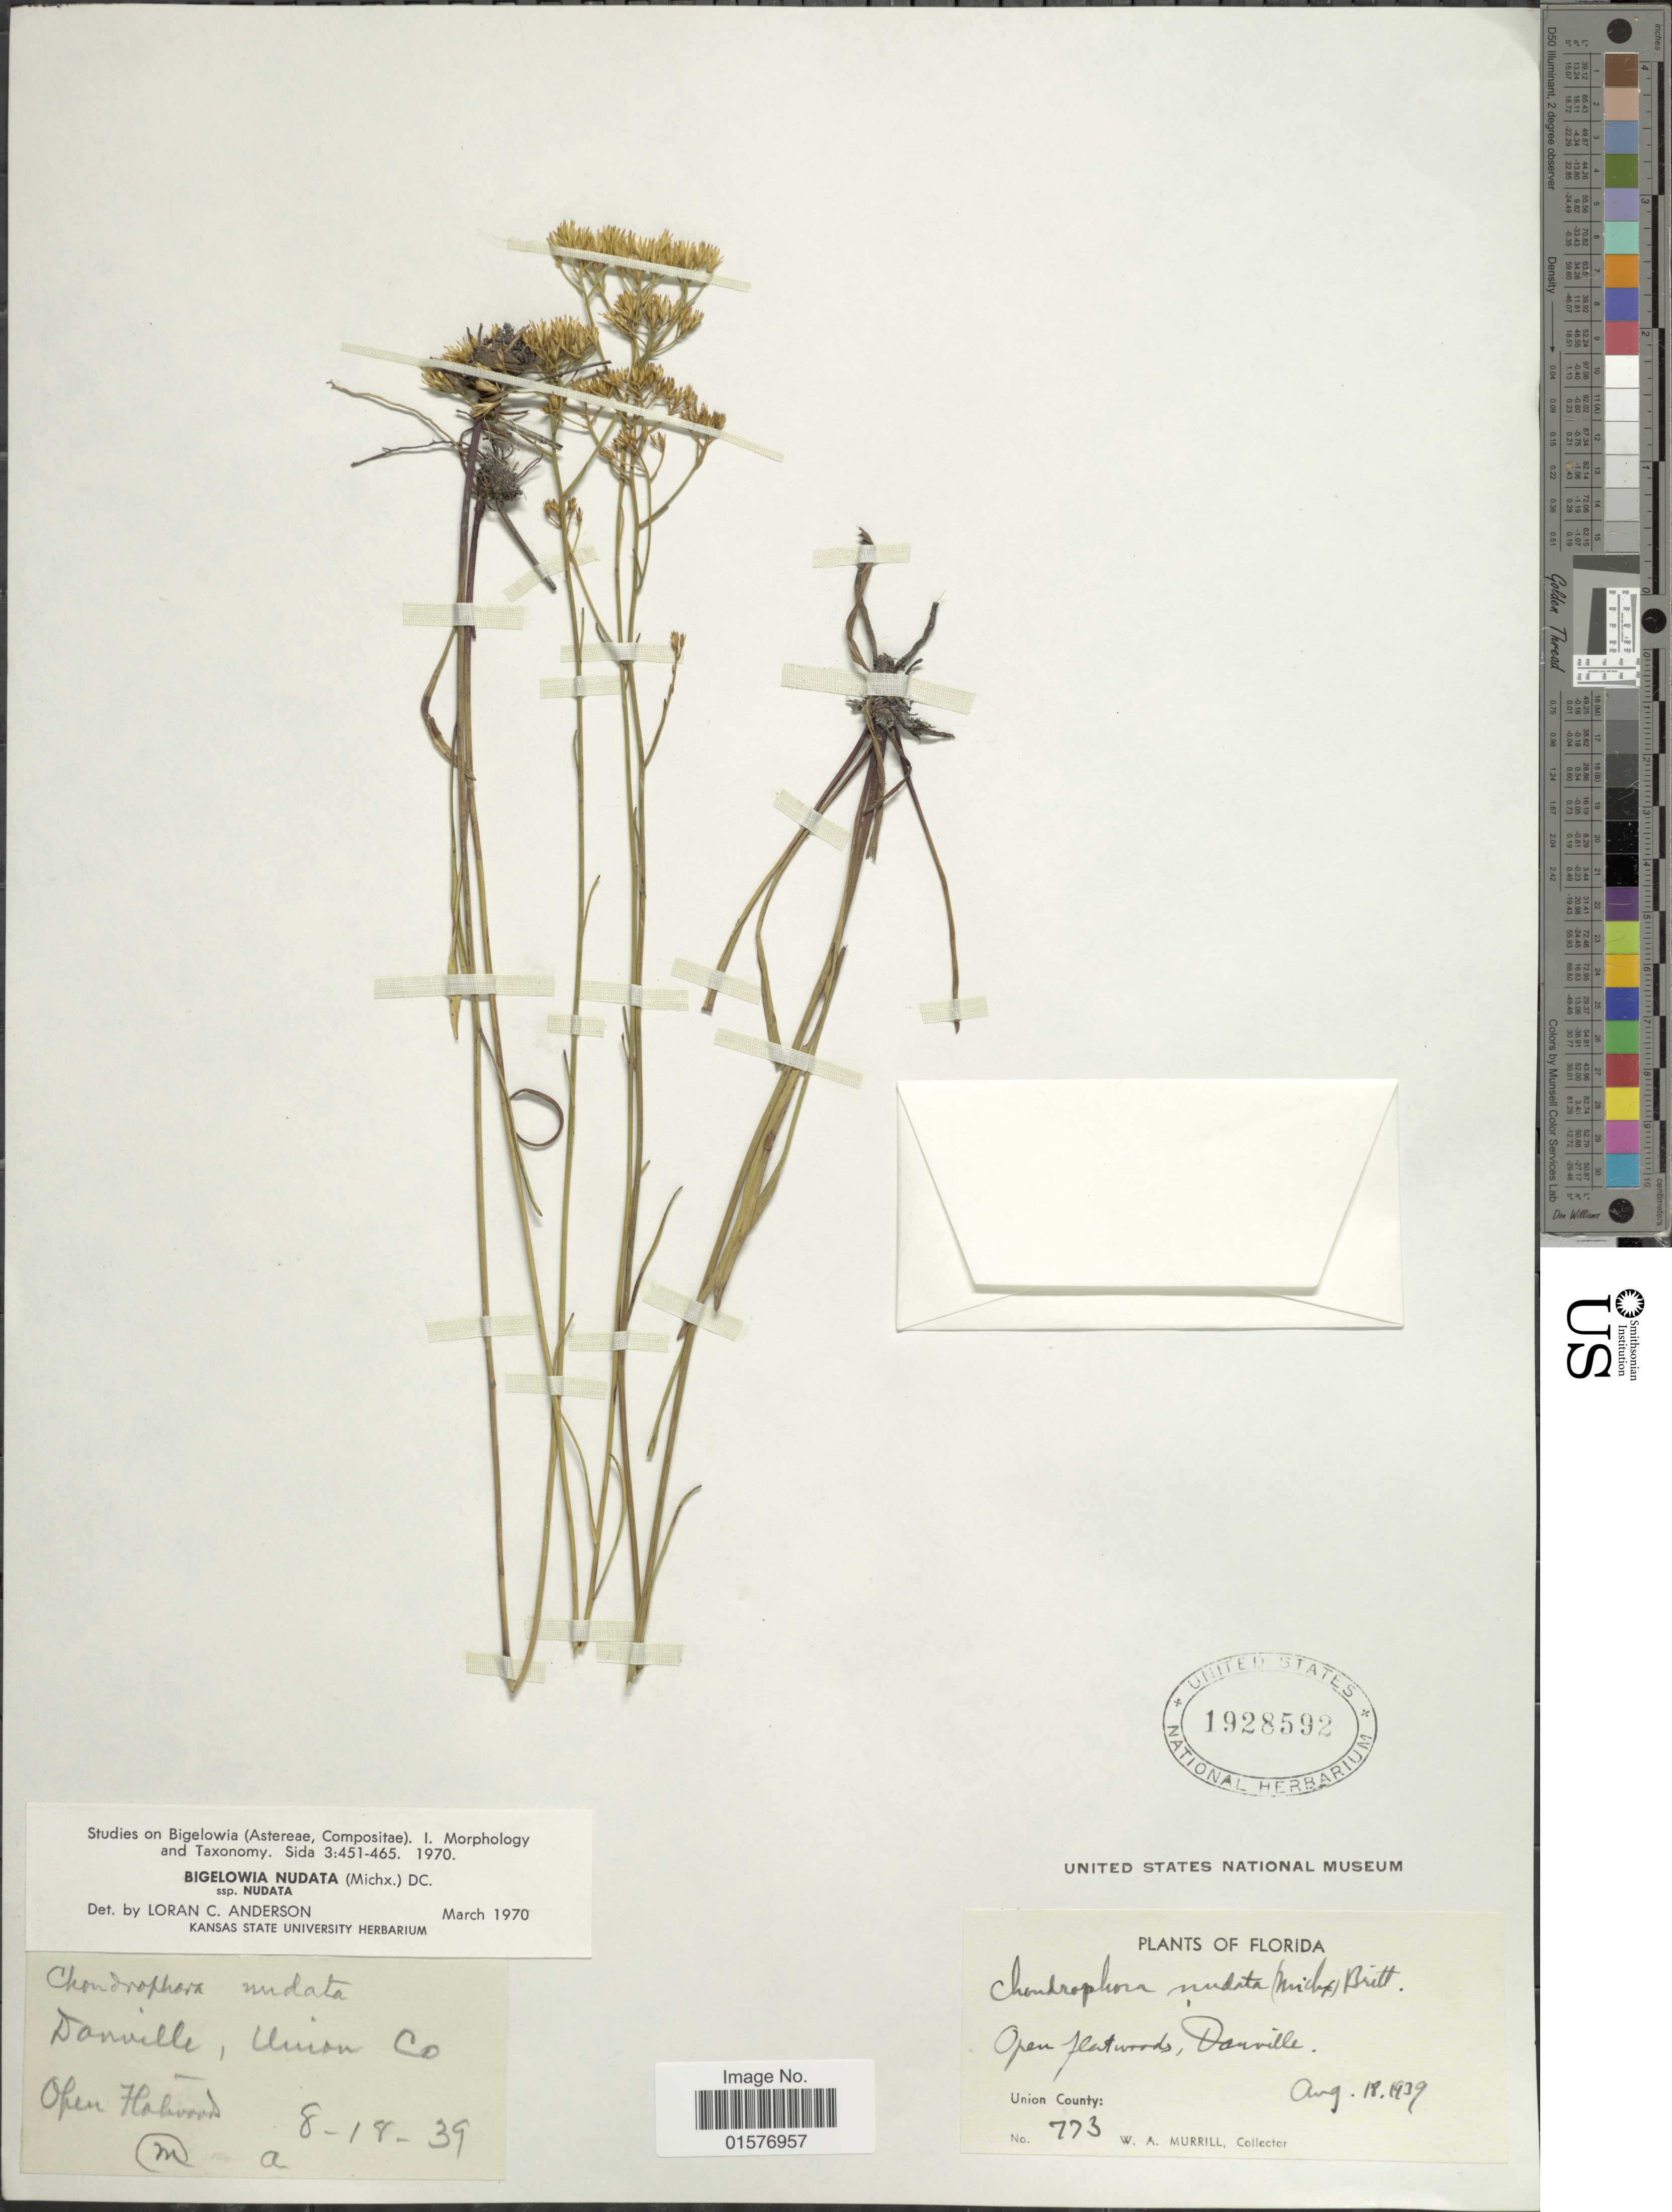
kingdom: Plantae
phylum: Tracheophyta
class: Magnoliopsida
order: Asterales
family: Asteraceae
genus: Bigelowia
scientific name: Bigelowia nudata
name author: (Michx.) DC.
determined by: Urbatsch, Lowell E., Curator (LSU), Louisiana State University (UNITED STATES)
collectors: W. A. Murrill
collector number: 773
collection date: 1939-08-18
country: United States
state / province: Florida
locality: Open flatwoods, Danville, Union County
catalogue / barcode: US 1928592